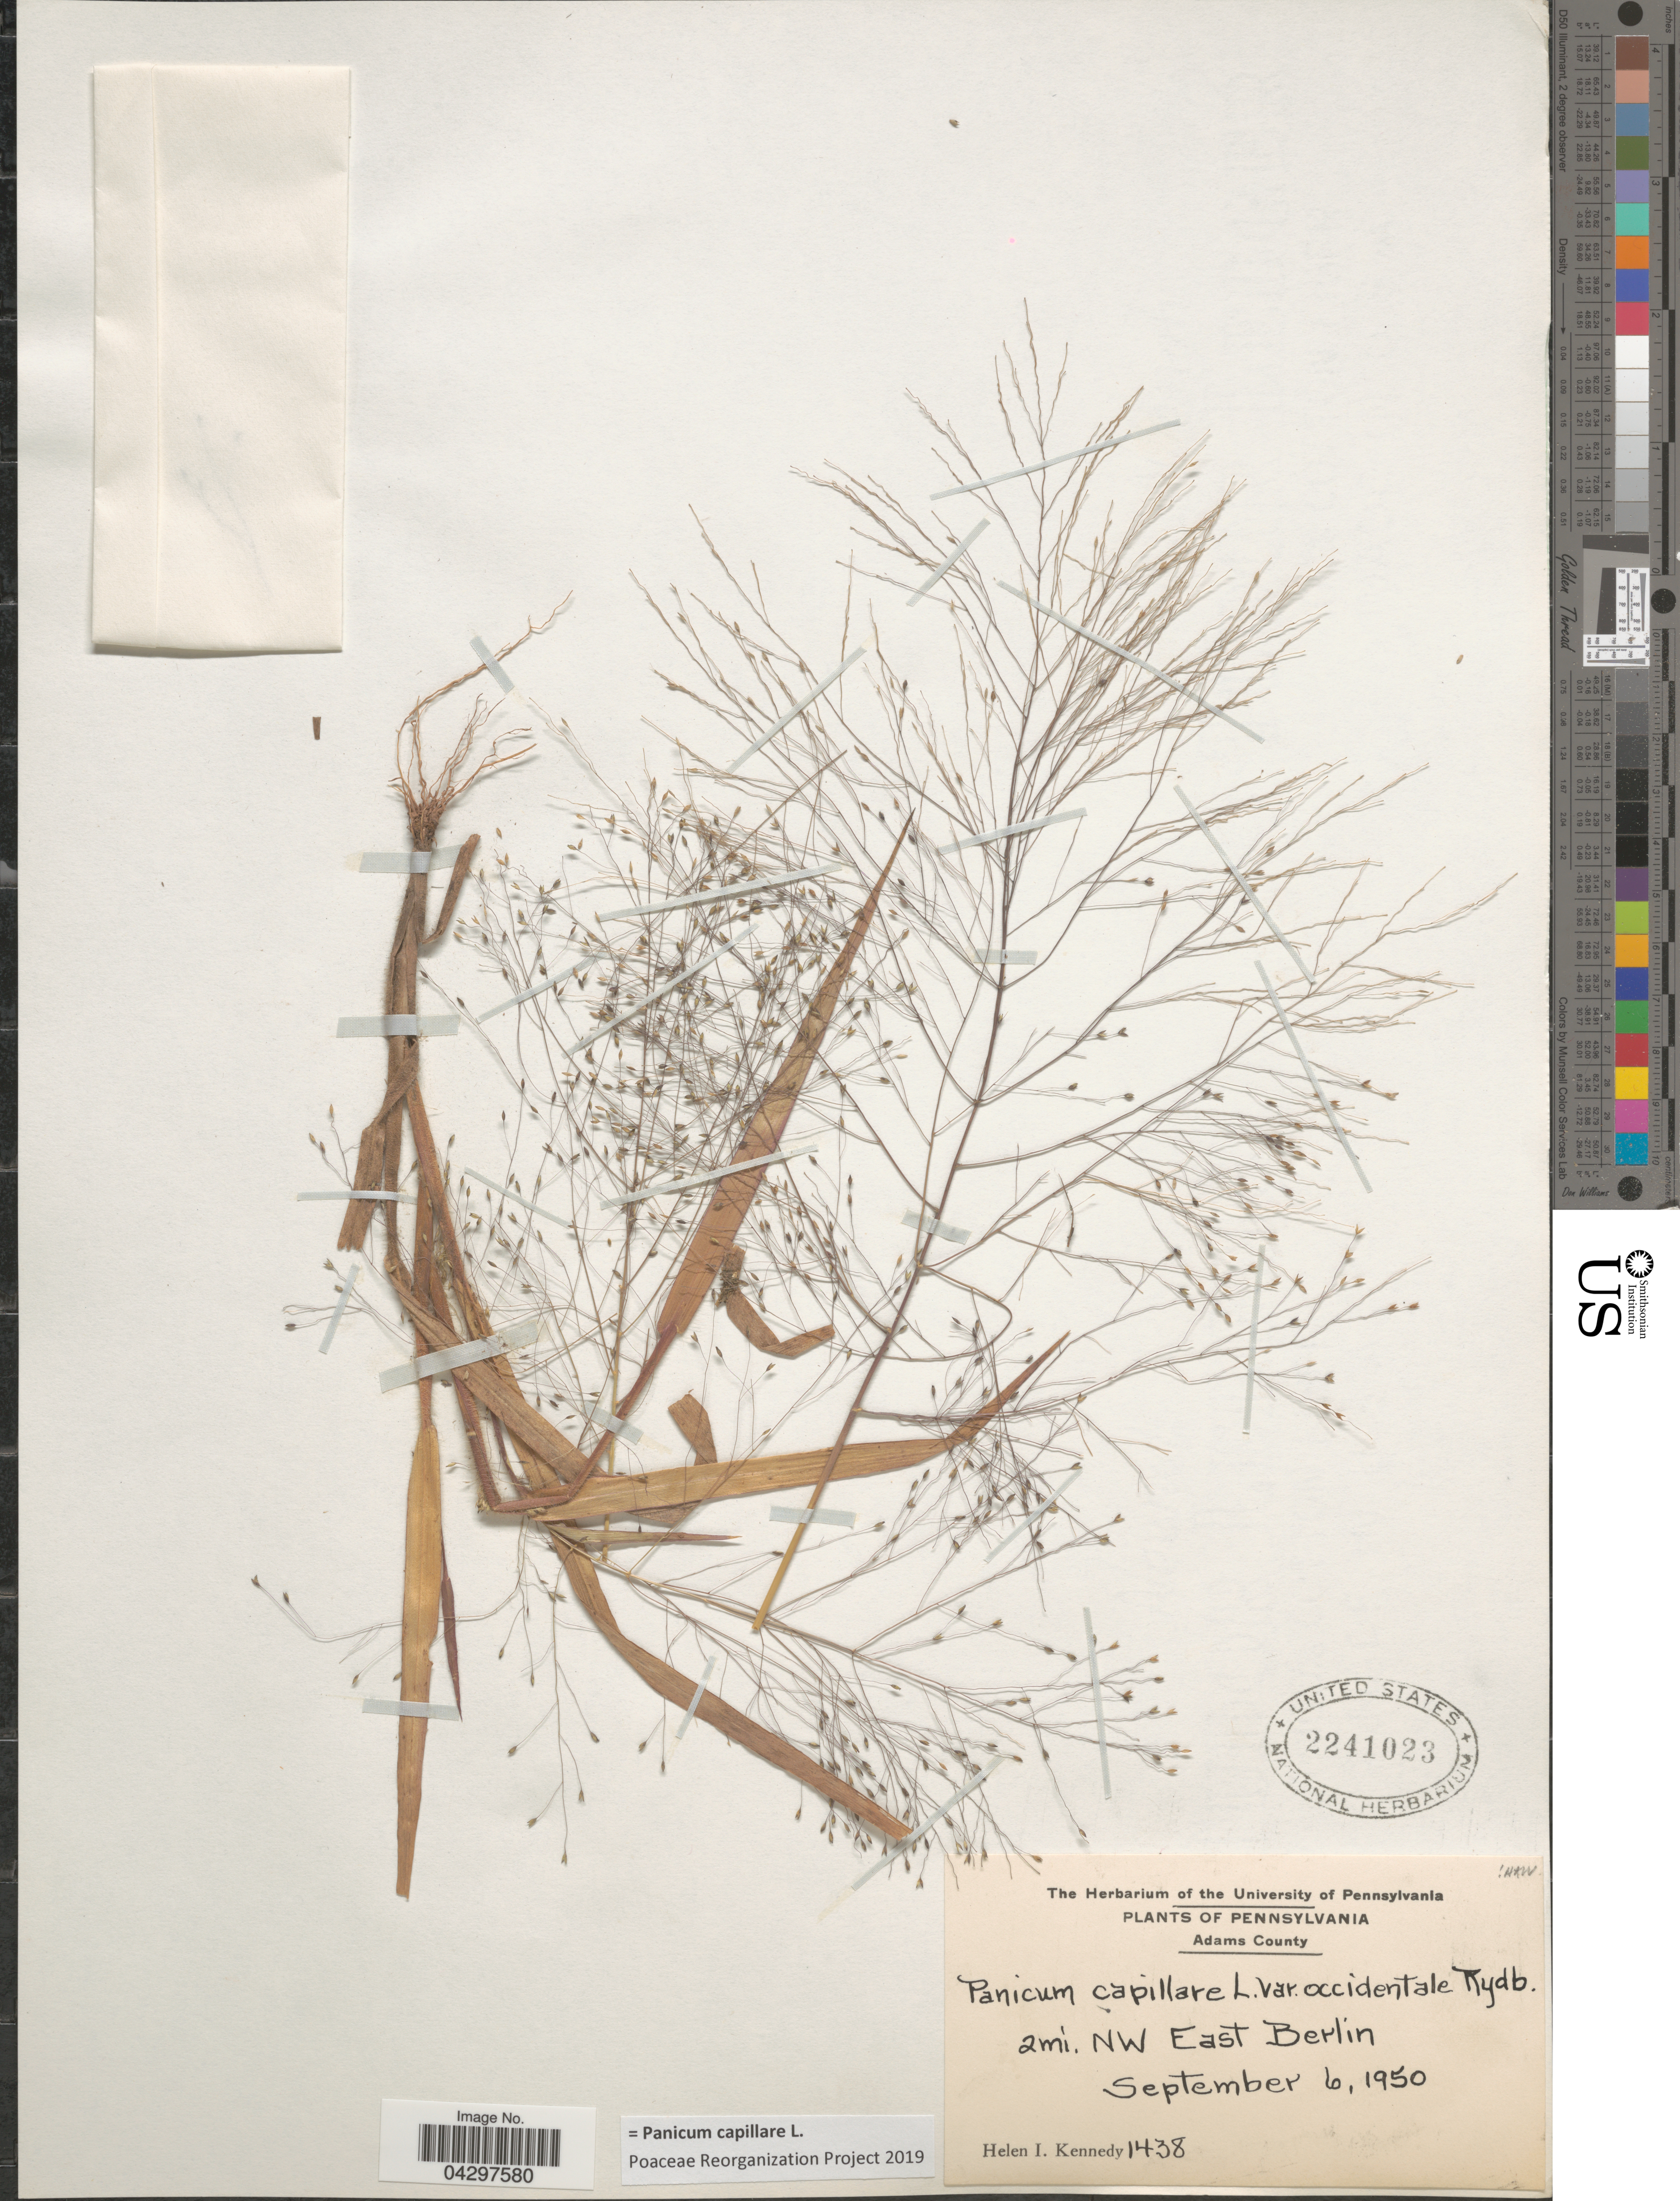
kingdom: Plantae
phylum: Tracheophyta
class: Liliopsida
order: Poales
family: Poaceae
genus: Panicum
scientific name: Panicum capillare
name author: L.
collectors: H. Kennedy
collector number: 1438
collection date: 1950-09-06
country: United States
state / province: Pennsylvania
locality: Adams County. 2mi. NW East Berlin.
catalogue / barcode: US 2241023